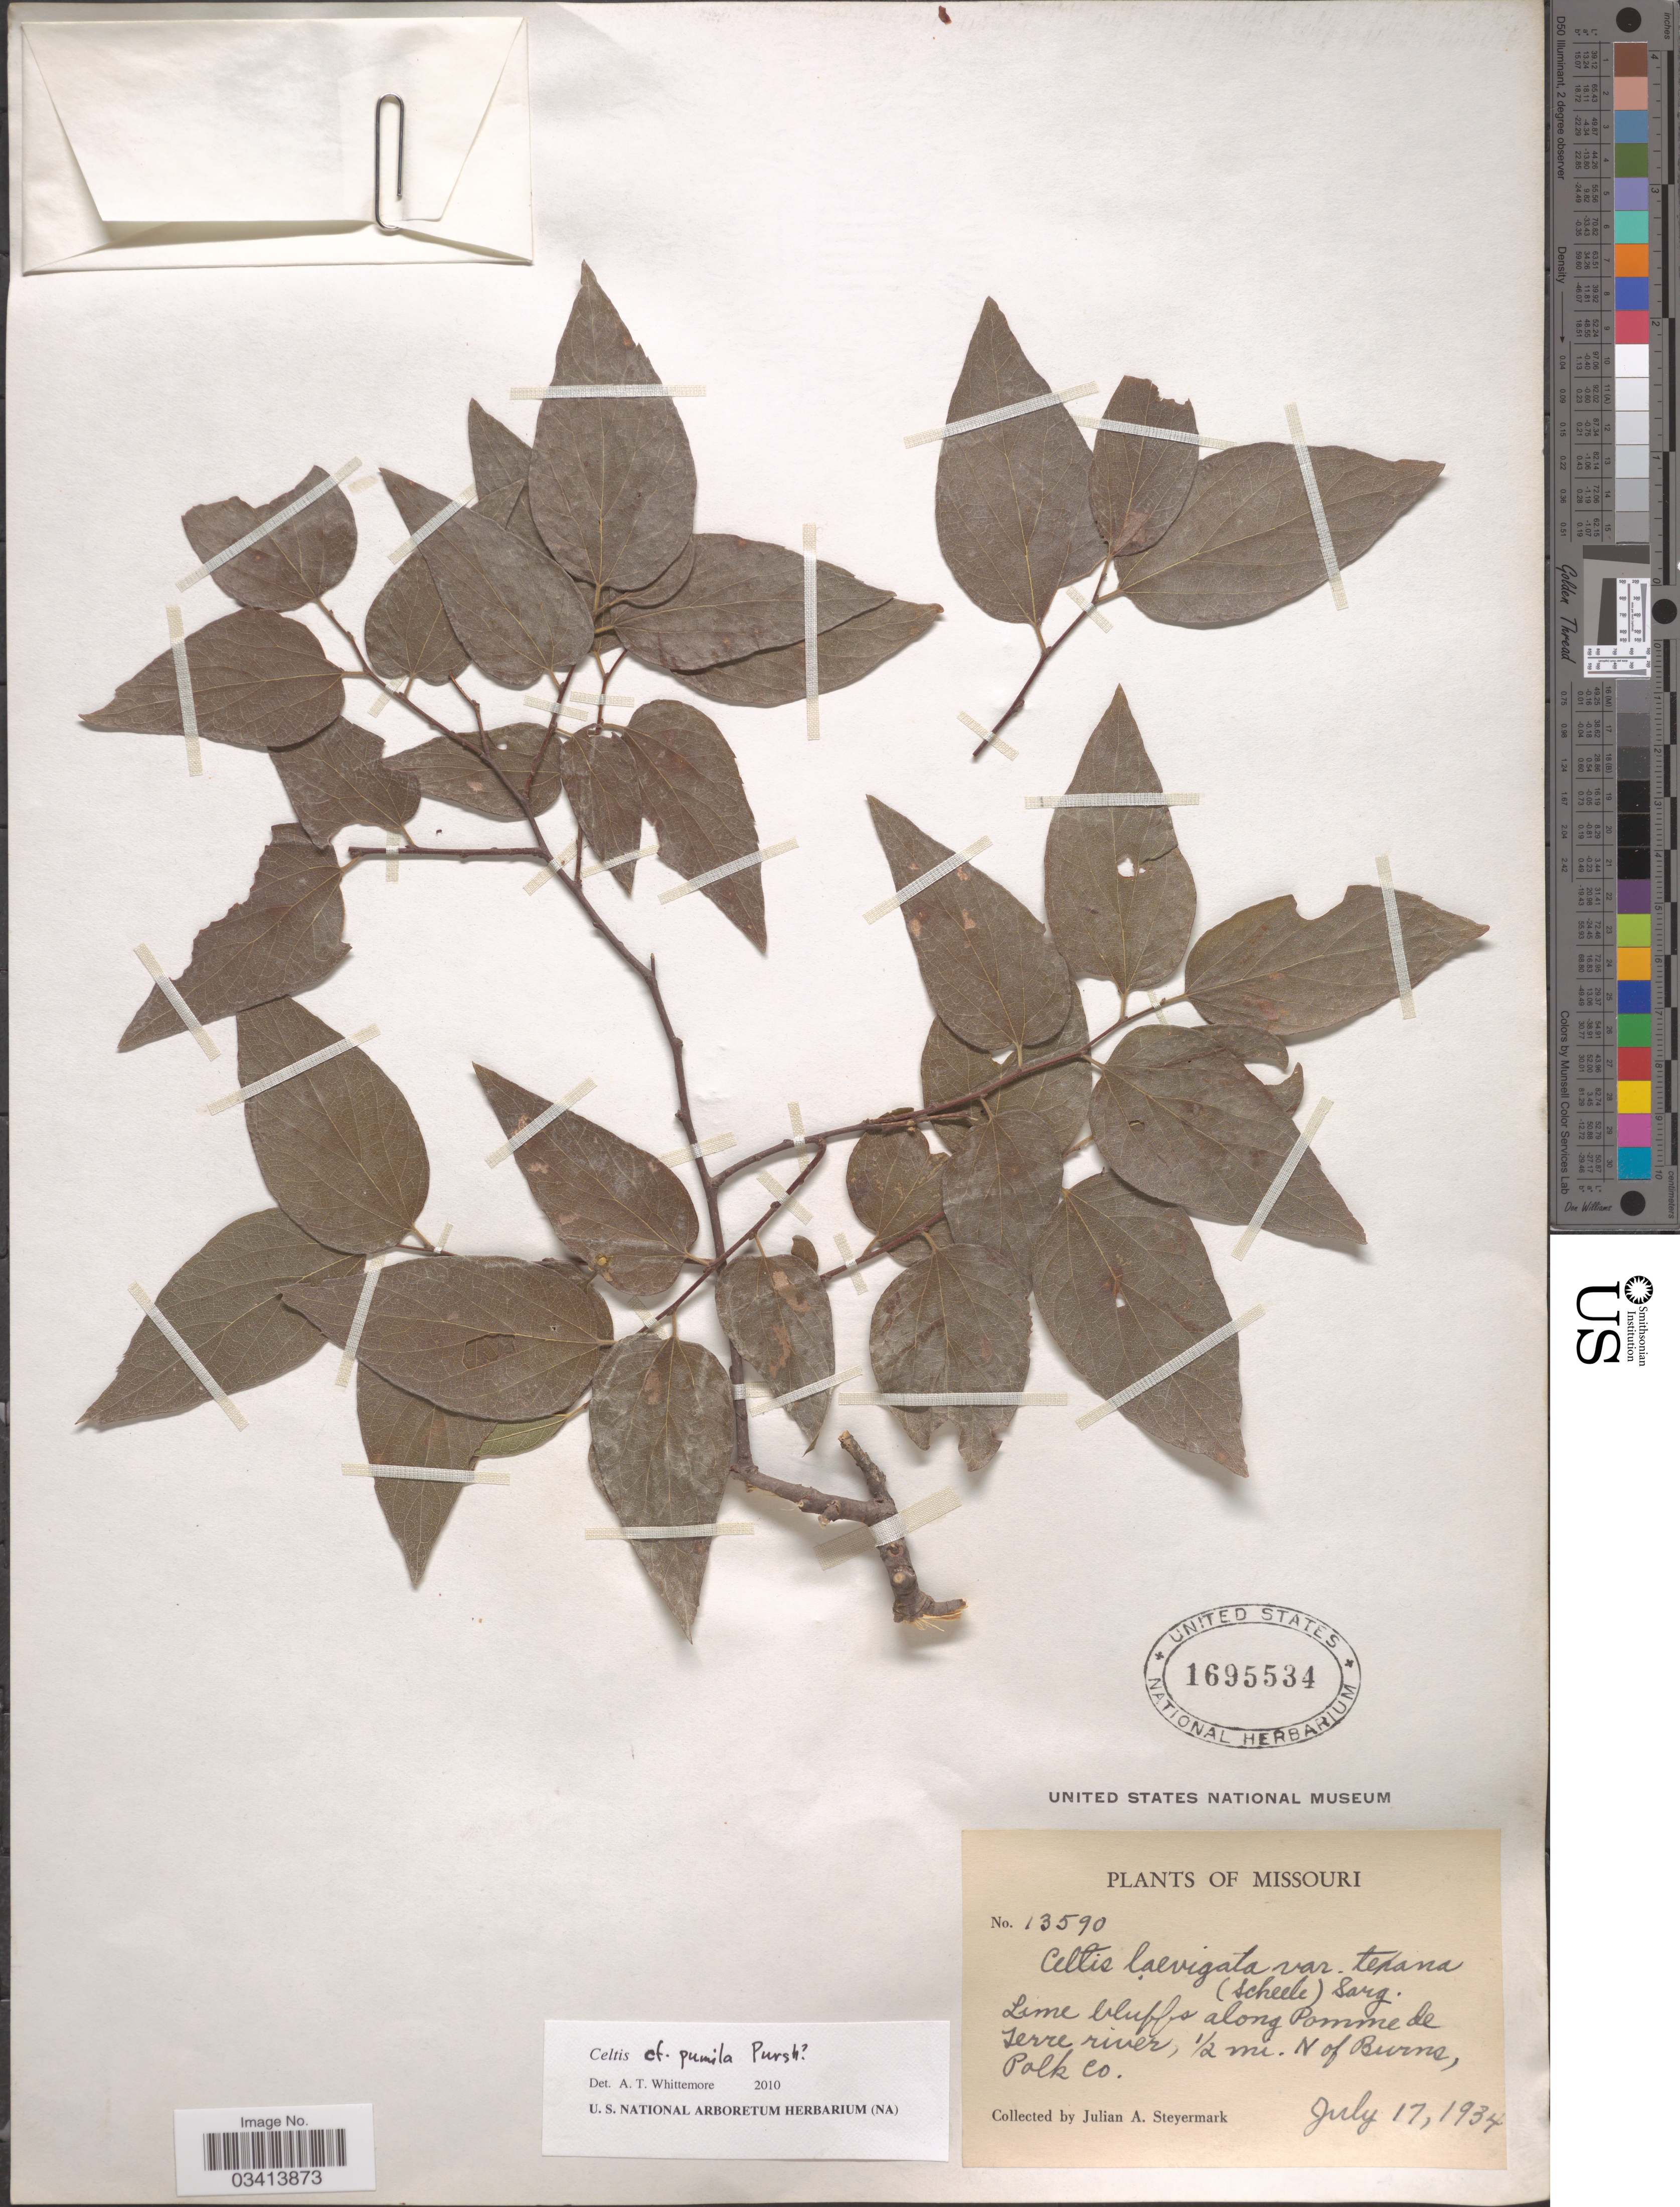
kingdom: Plantae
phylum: Tracheophyta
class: Magnoliopsida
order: Rosales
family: Cannabaceae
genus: Celtis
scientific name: Celtis occidentalis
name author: L.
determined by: Strong, M. T., (US), Smithsonian Institution - National Museum of Natural History (UNITED STATES)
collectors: J. Steyermark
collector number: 13590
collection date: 1934-07-17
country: United States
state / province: Missouri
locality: Along Pomme de Terre river, ½ mi. N of Burns, Polk Co.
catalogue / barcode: US 1695534